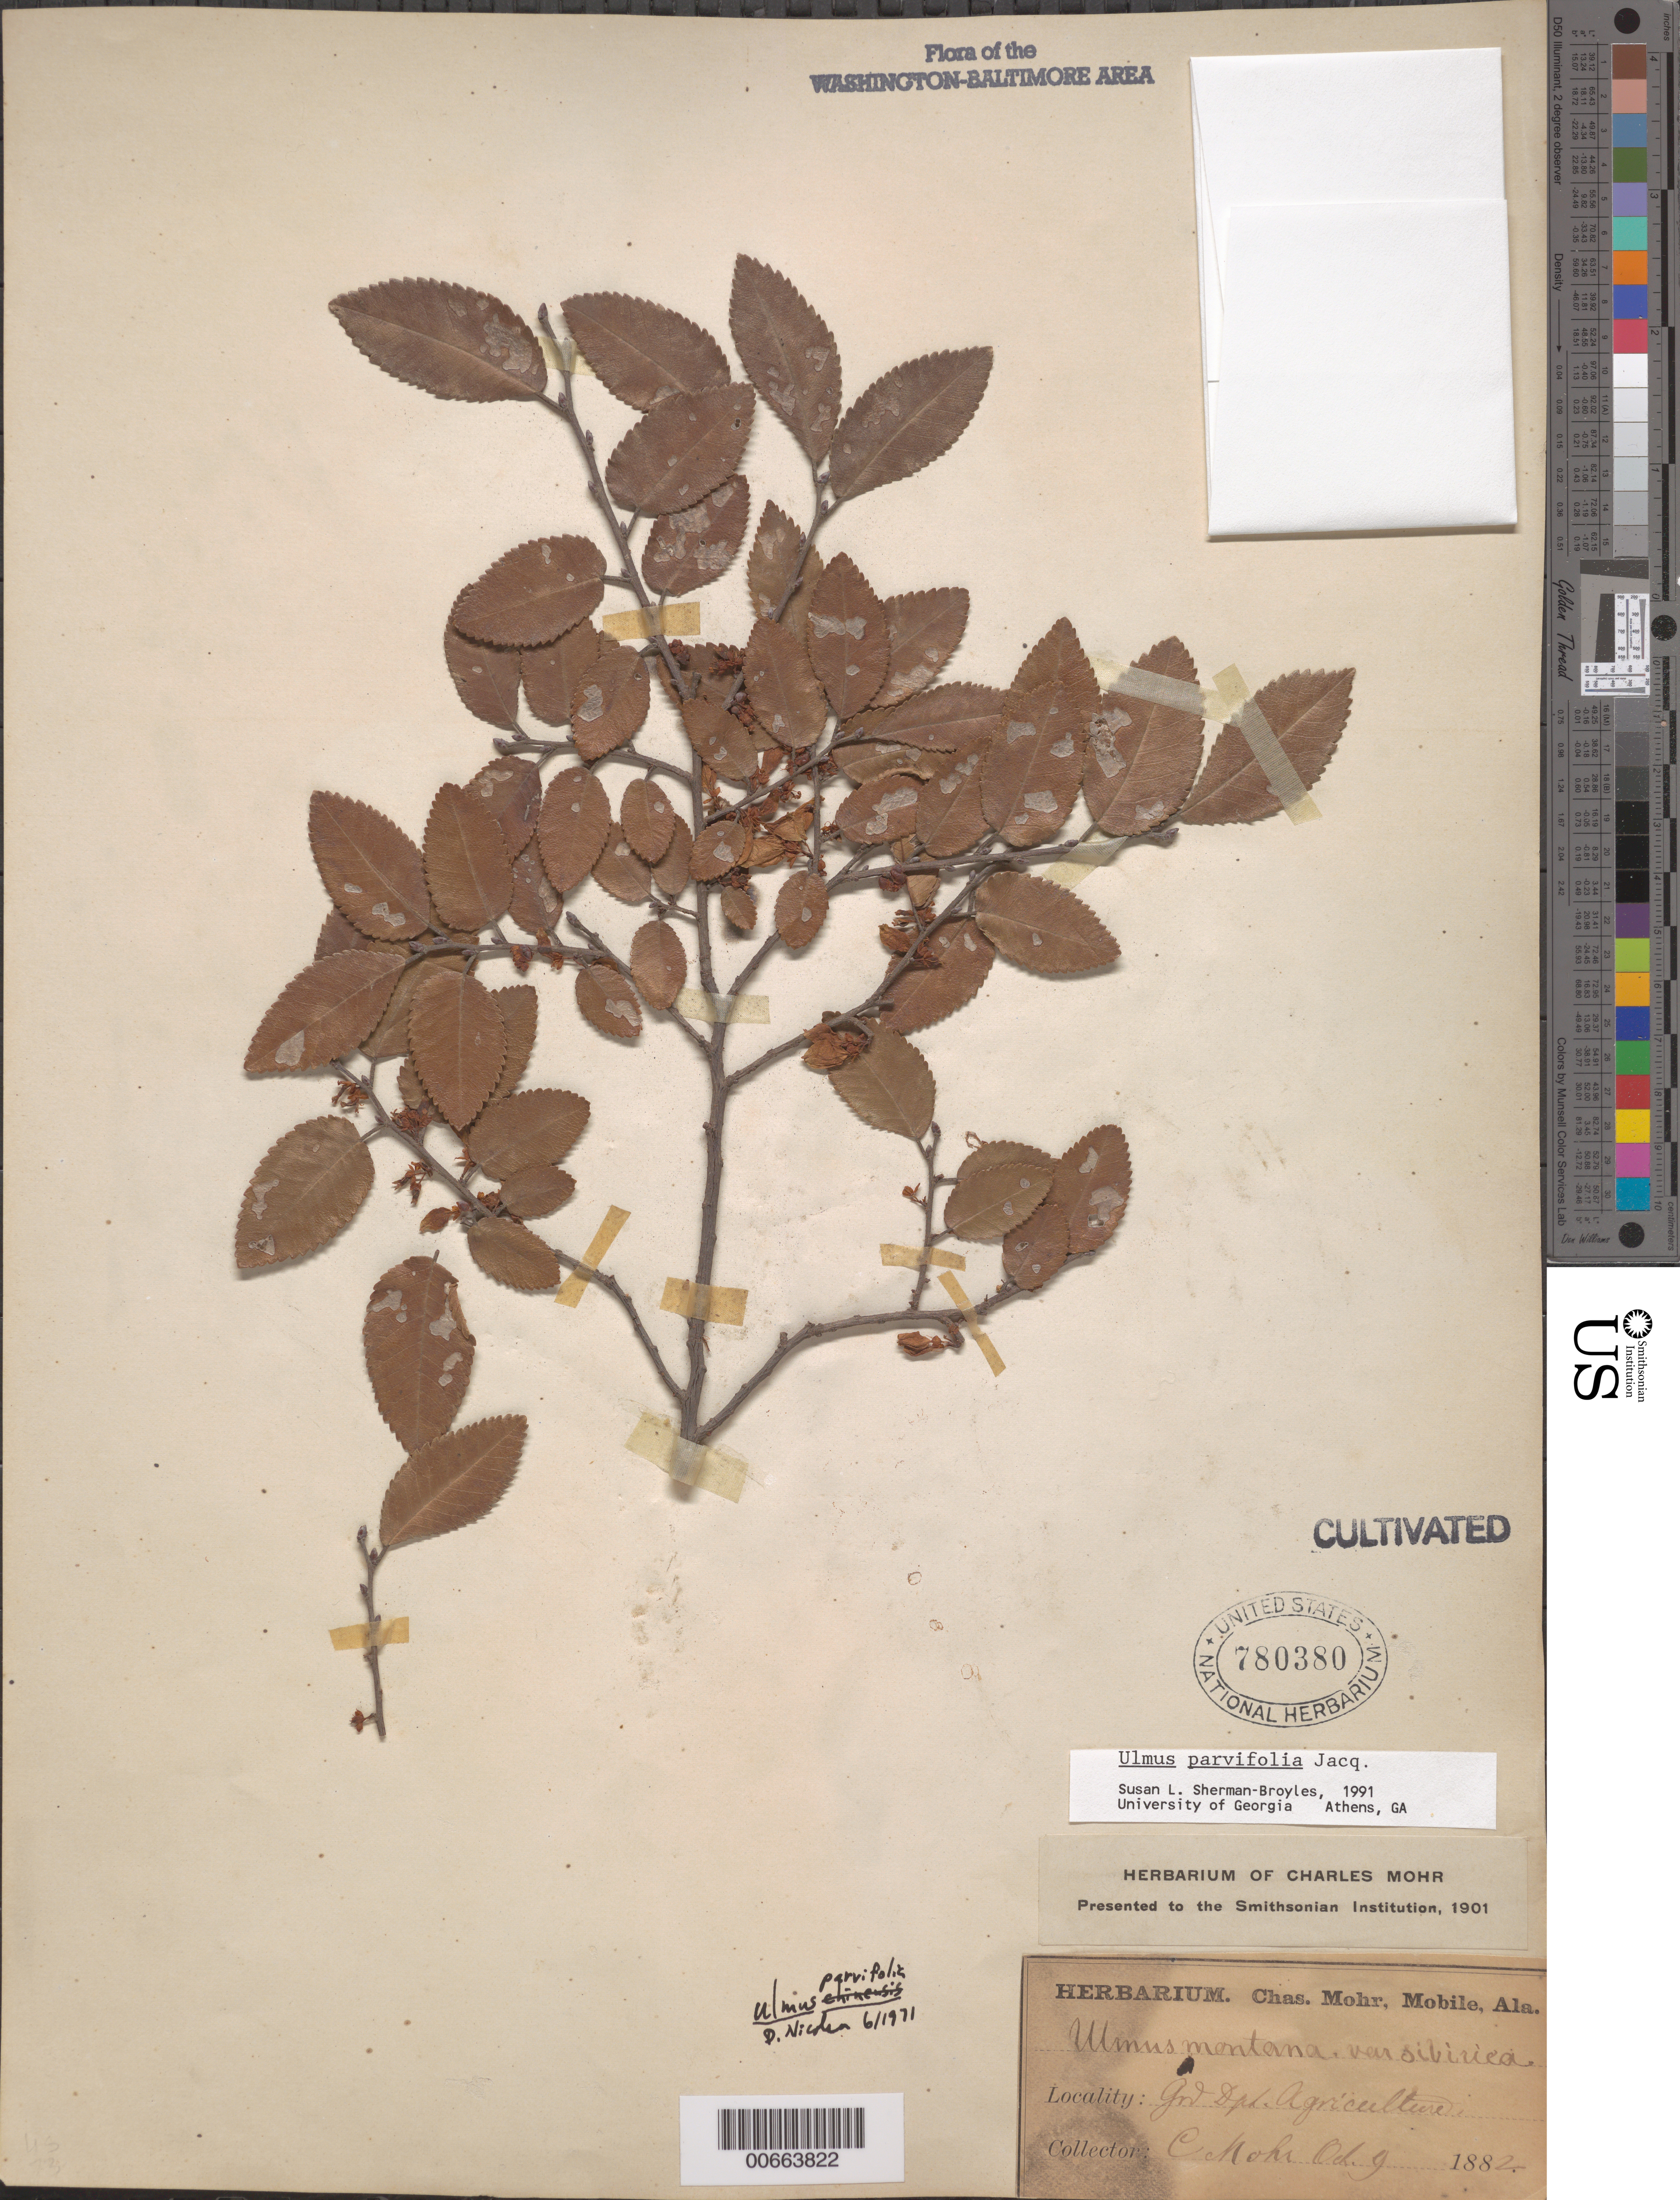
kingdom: Plantae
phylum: Tracheophyta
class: Magnoliopsida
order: Rosales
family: Ulmaceae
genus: Ulmus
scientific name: Ulmus parvifolia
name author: Jacq.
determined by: Sherman-Broyles, Susan L., (GA), University of Georgia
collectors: C. T. Mohr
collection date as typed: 09 Oct 1882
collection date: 1882-10-09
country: United States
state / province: District of Columbia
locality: Agricultural Grounds, USDA.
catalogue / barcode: US 780380